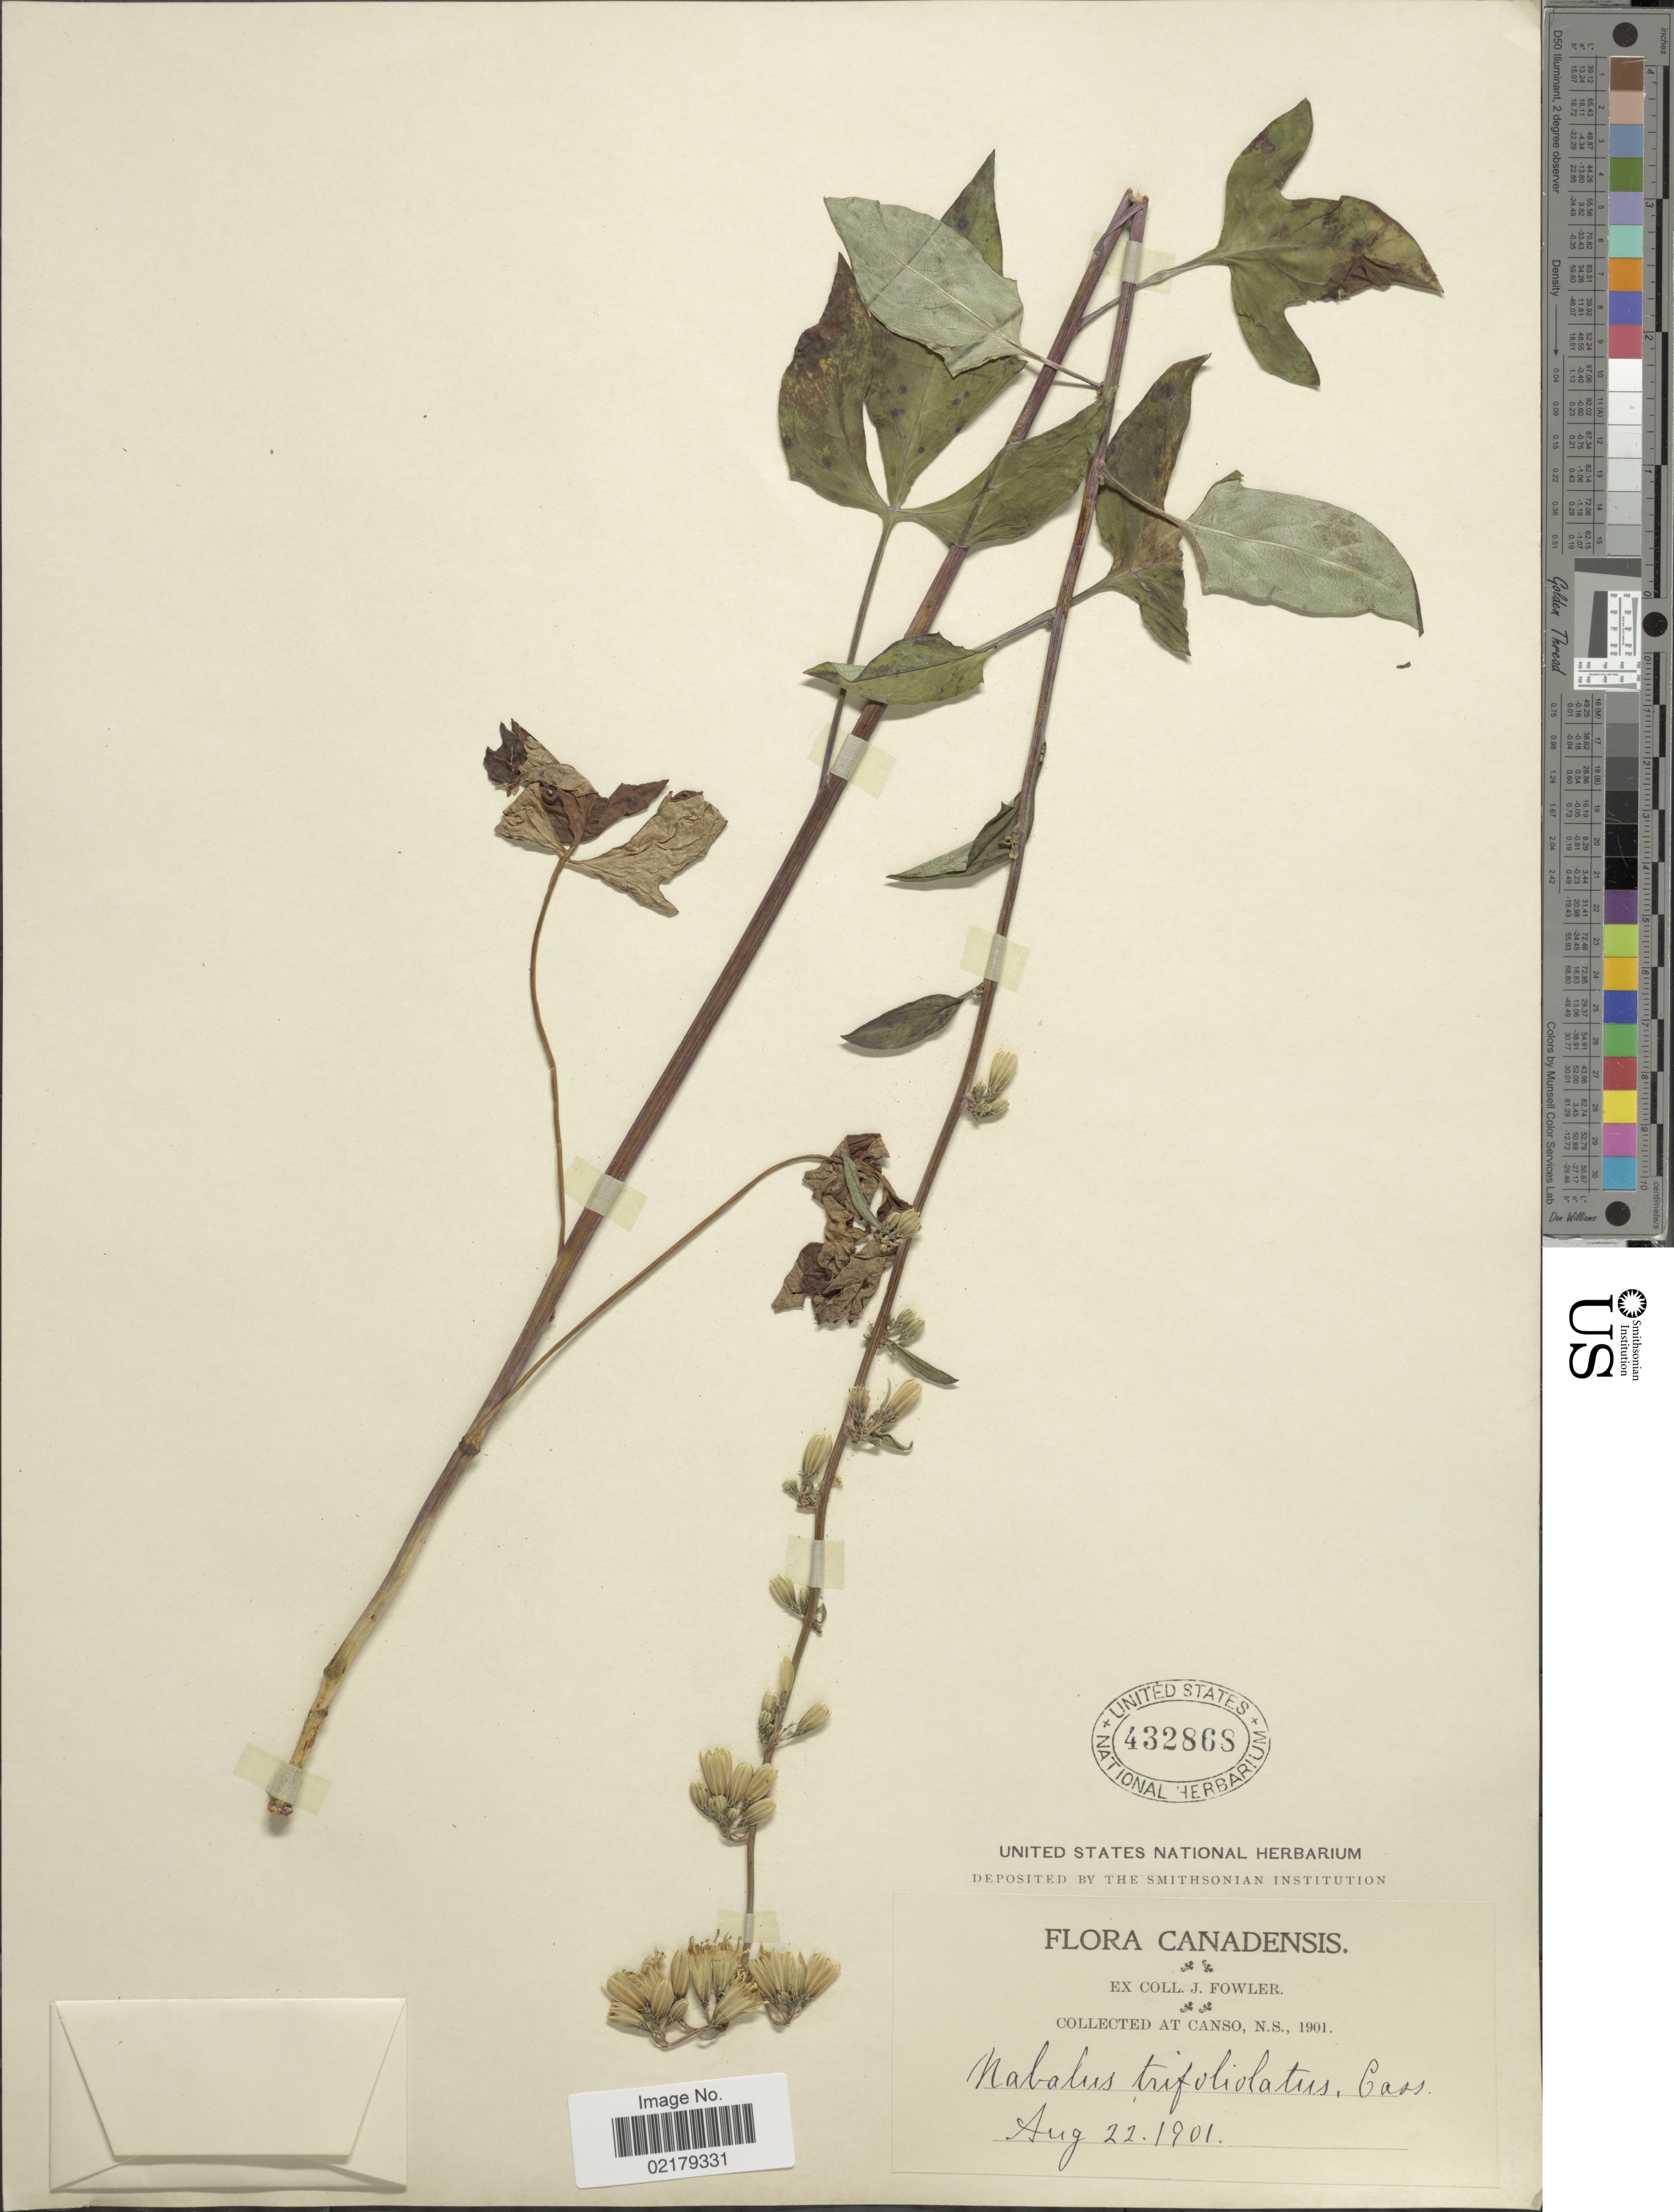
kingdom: Plantae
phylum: Tracheophyta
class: Magnoliopsida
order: Asterales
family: Asteraceae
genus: Nabalus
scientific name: Nabalus trifoliolatus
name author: Cass.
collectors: J. P. Fowler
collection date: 1901-08-22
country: Canada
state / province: Nova Scotia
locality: At Canso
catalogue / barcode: US 432868